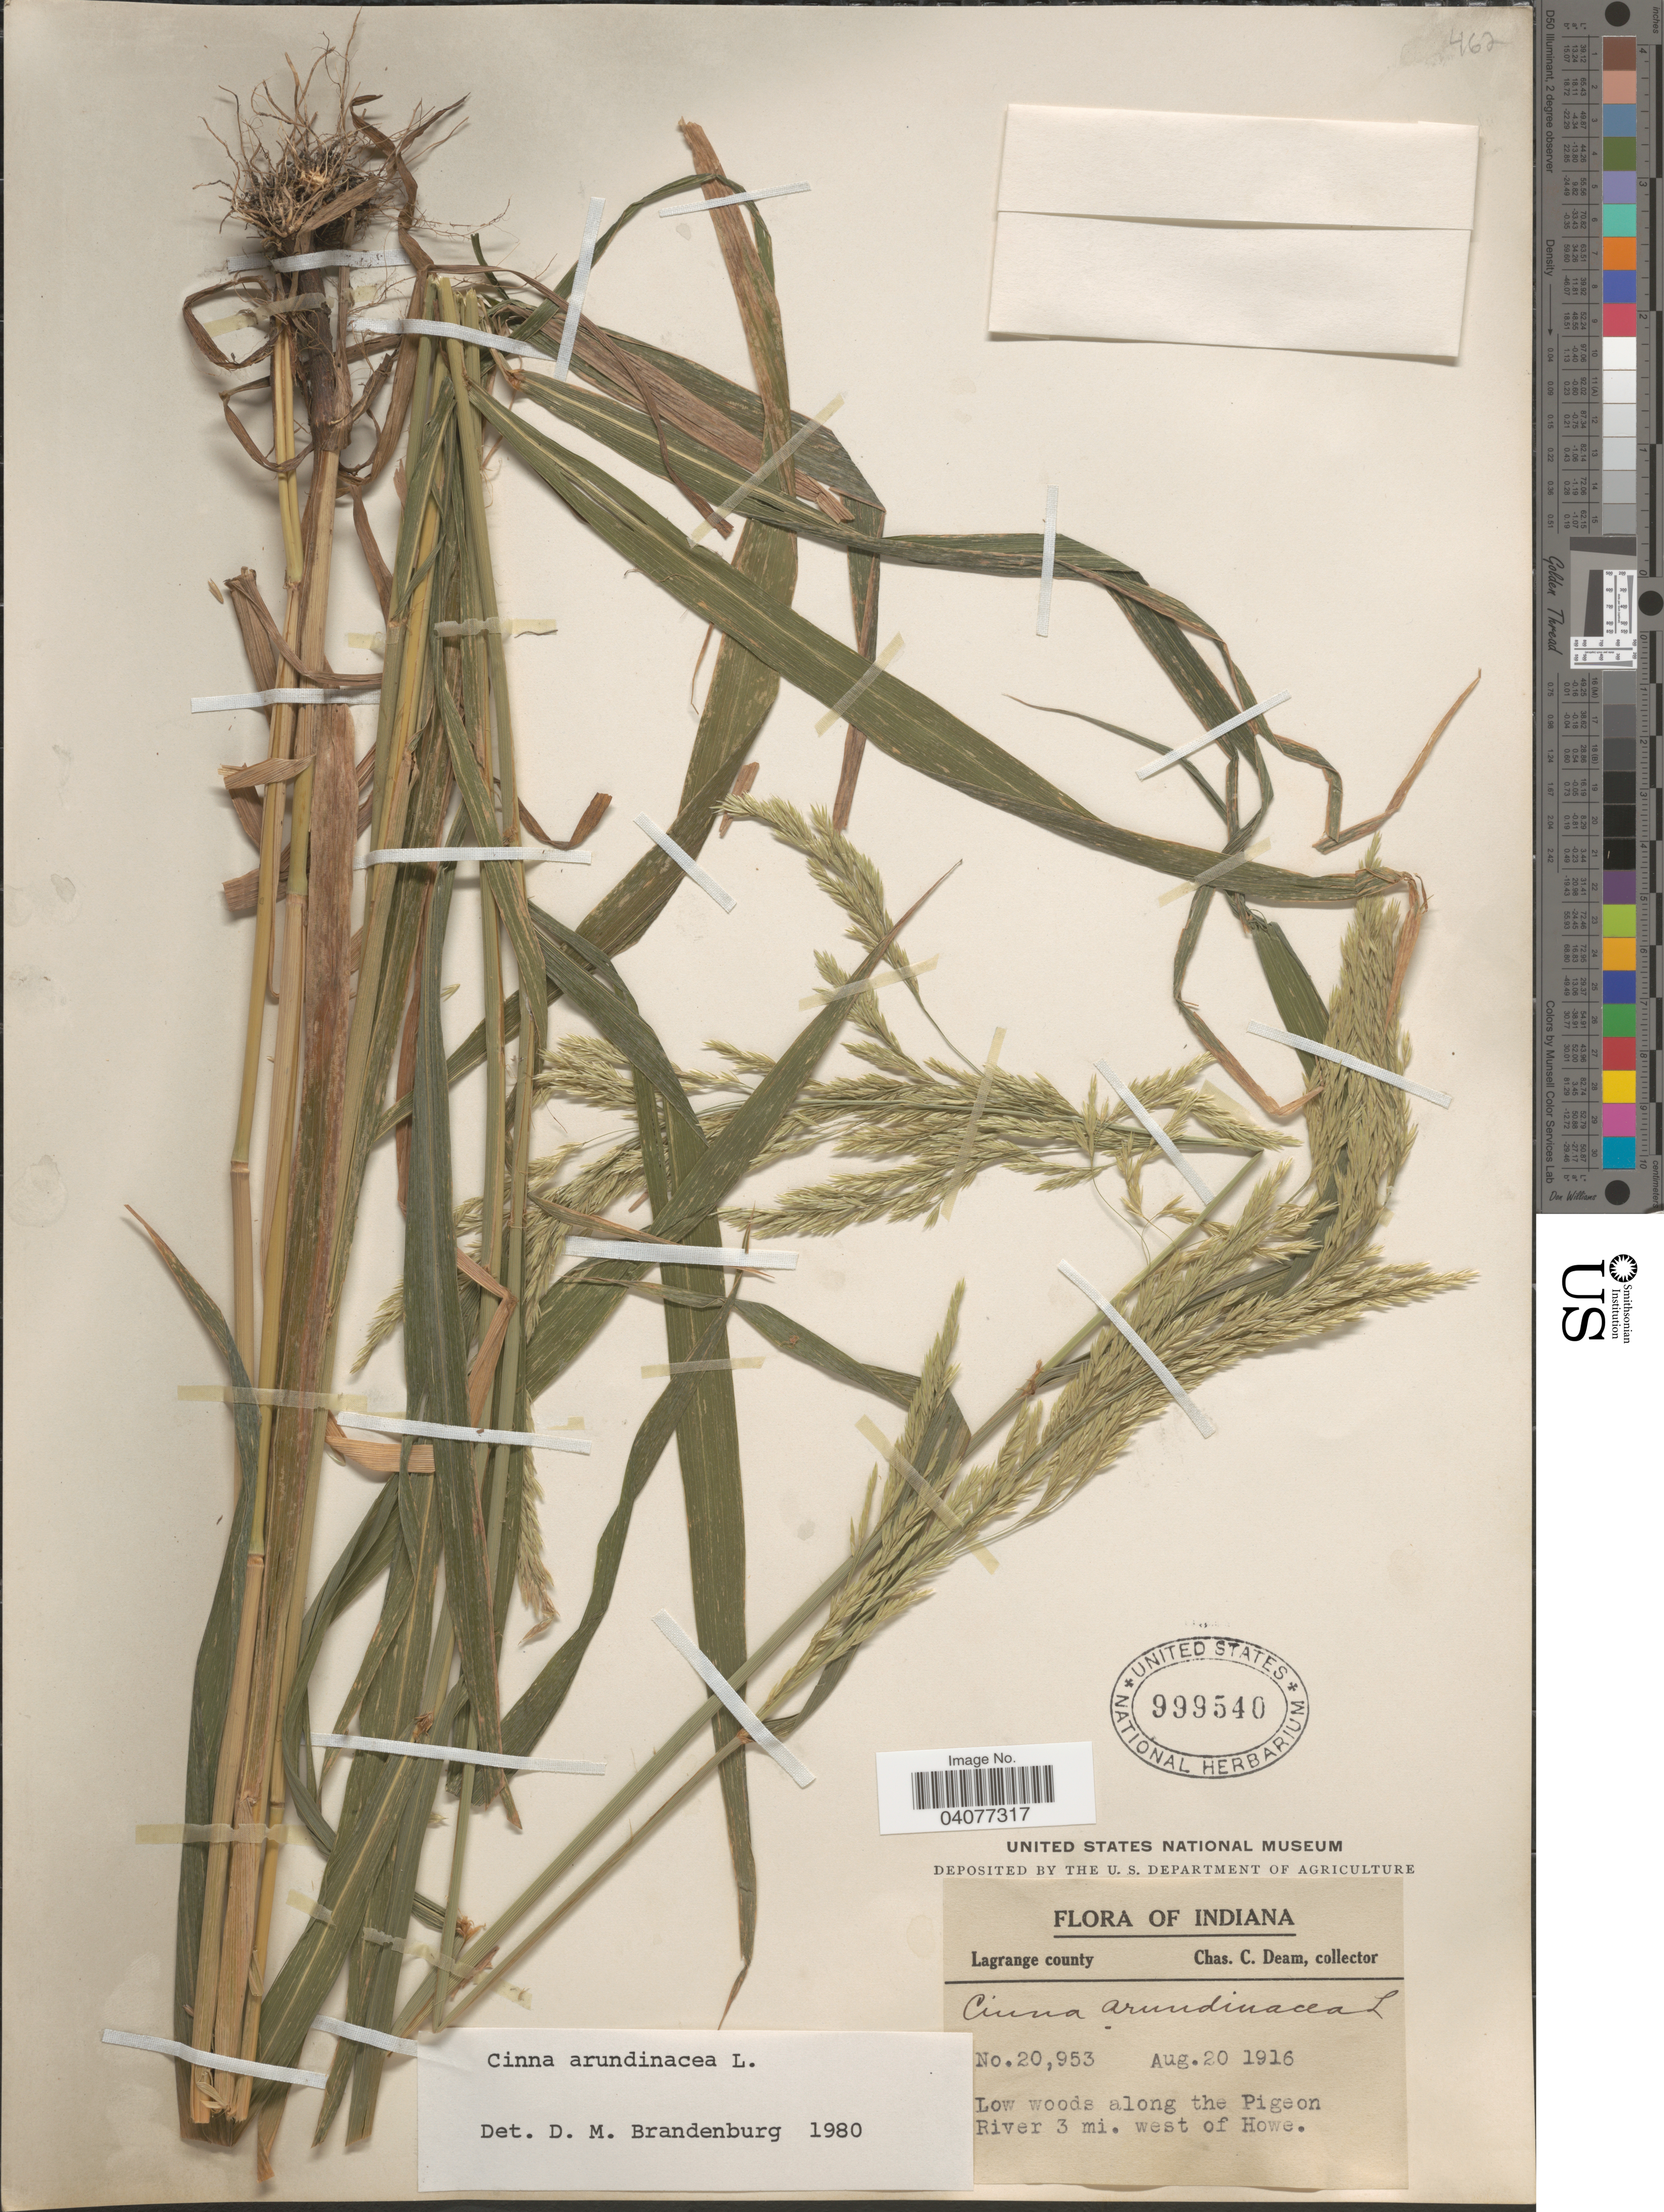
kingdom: Plantae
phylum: Tracheophyta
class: Liliopsida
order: Poales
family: Poaceae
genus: Cinna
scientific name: Cinna arundinacea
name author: L.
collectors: C. C. Deam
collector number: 20953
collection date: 1916-08-20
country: United States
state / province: Indiana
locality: Lagrange county. Low woods along the Pigeon River 3 mi. west of Howe.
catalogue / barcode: US 999540